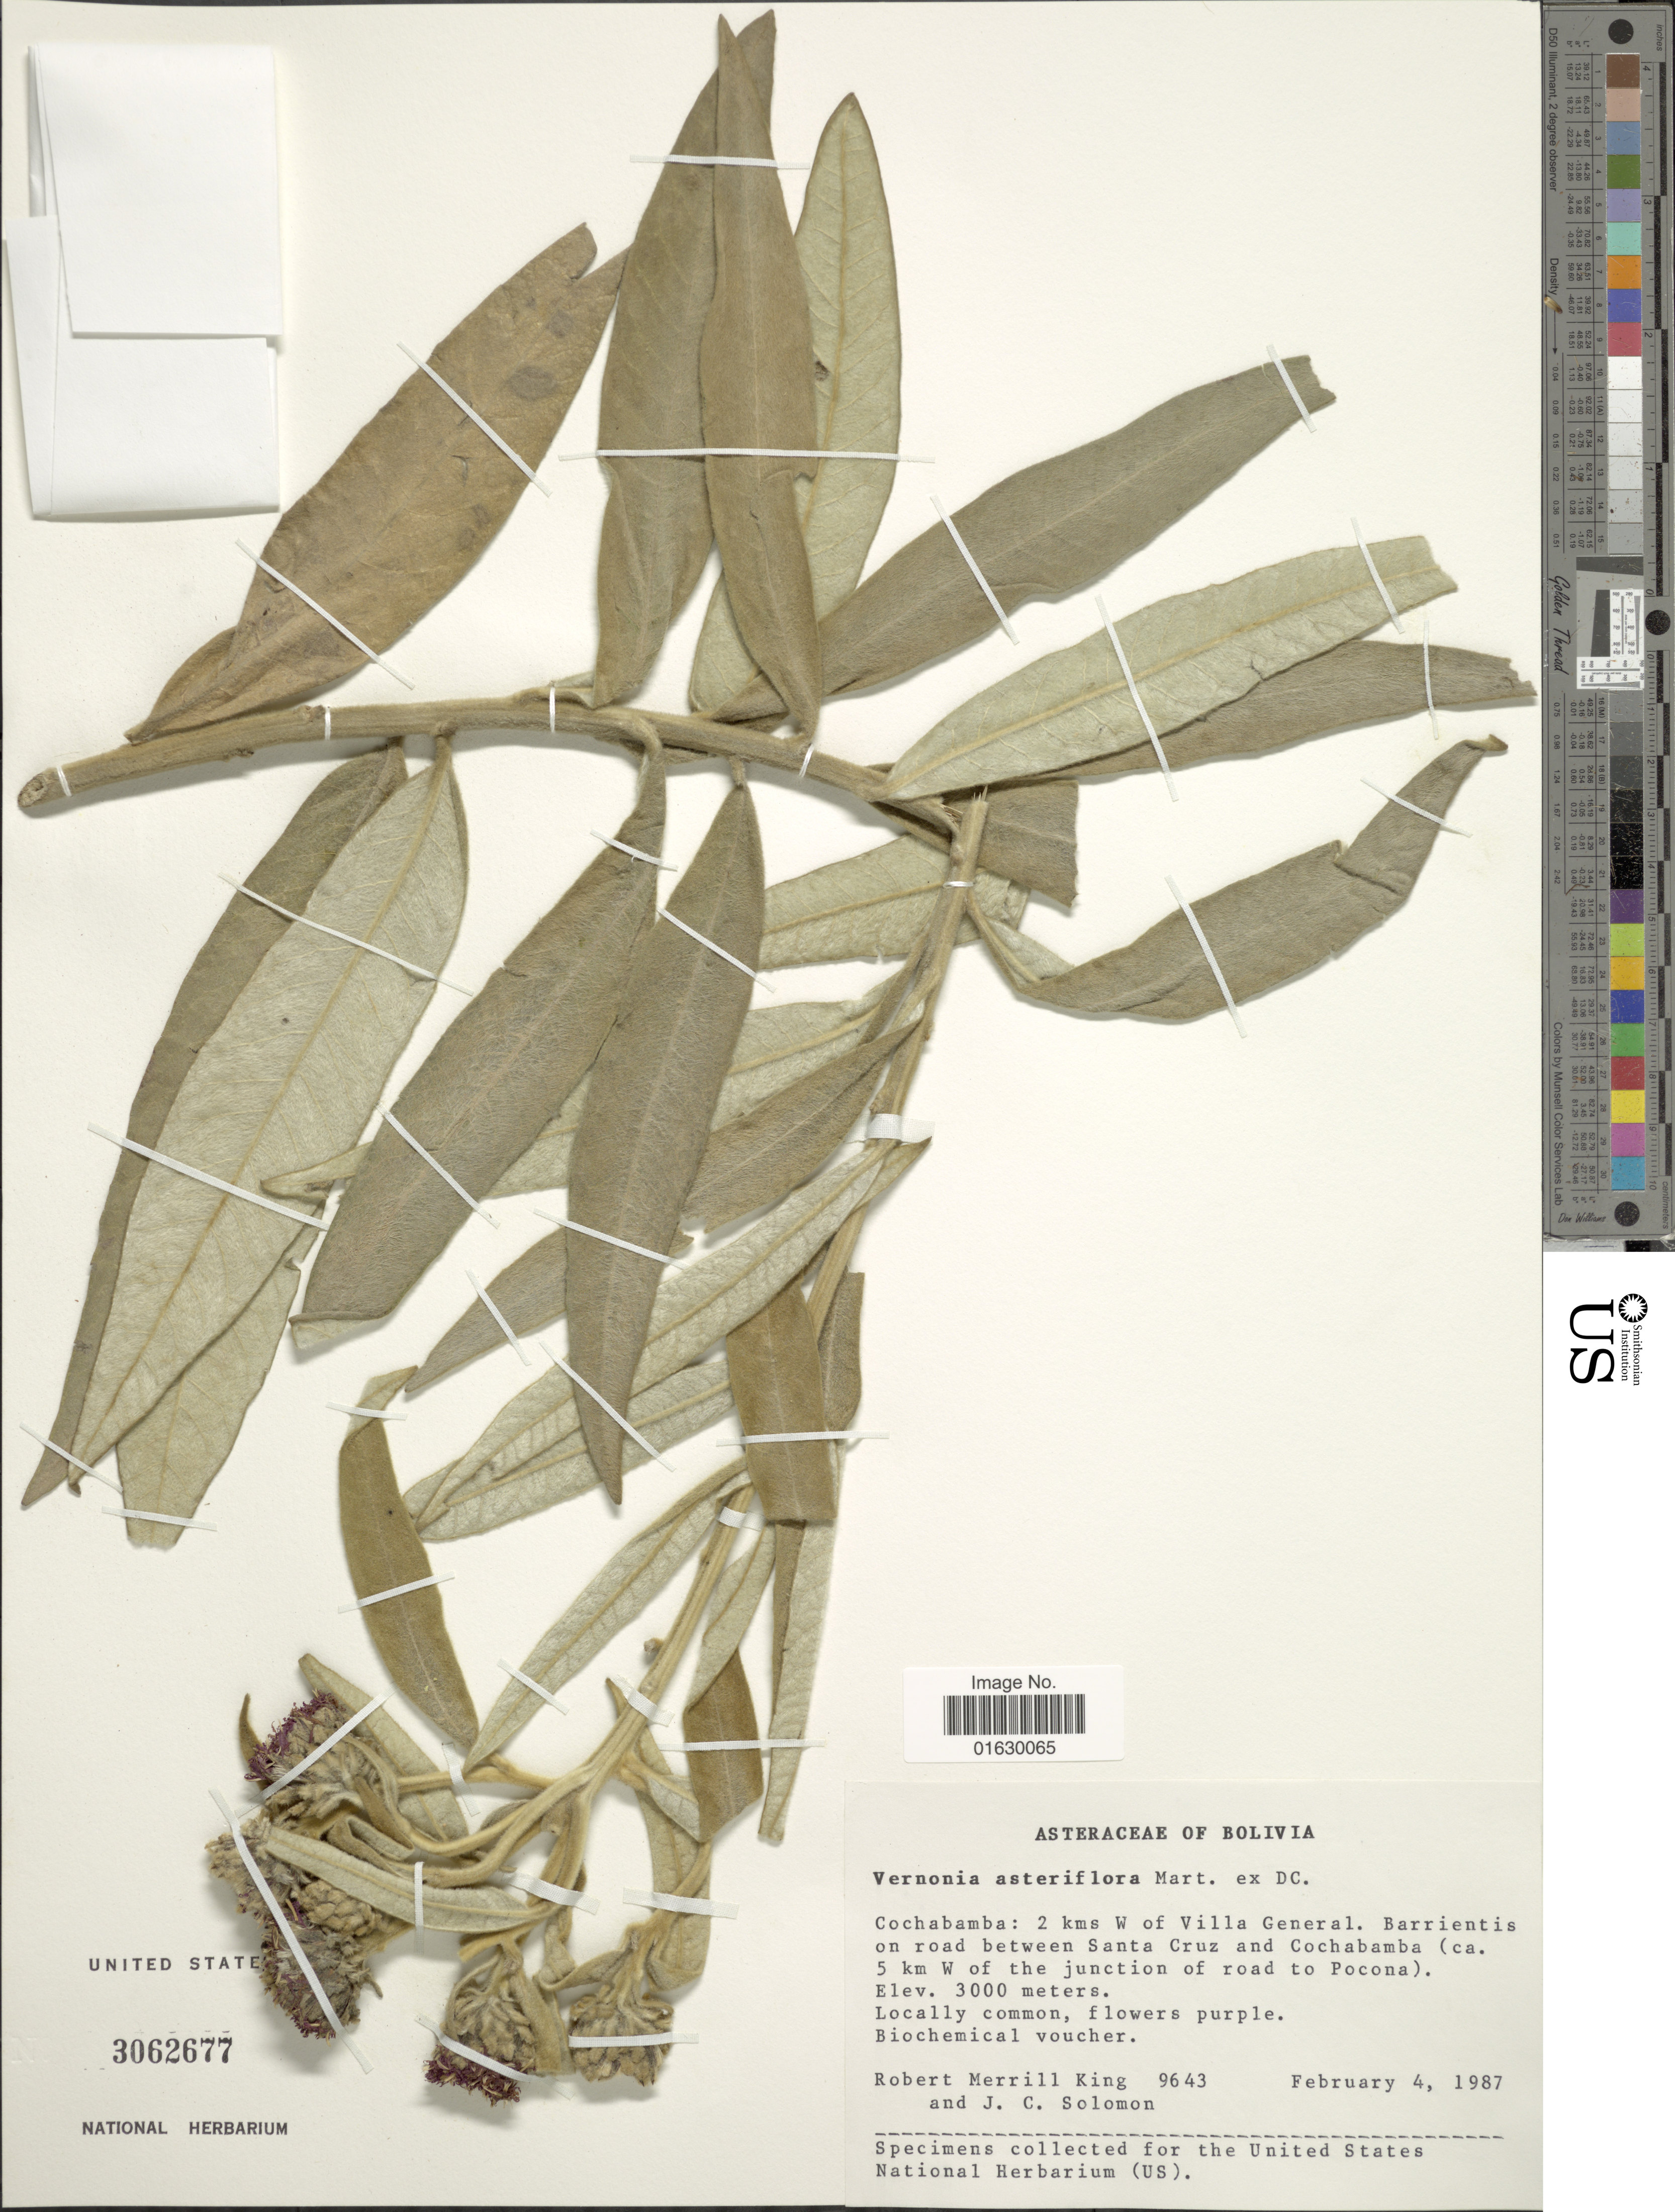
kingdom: Plantae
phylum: Tracheophyta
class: Magnoliopsida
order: Asterales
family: Asteraceae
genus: Lessingianthus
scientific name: Lessingianthus asteriflorus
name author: (Mart. ex DC.) H. Rob.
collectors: R. M. King & J. C. Solomon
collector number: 9643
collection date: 1987-02-04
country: Bolivia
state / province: Cochabamba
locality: Cochabamba, 2 kms W of Villa General, Barrientis on road between Santa Cruz and Cochabamba (ca 5 km W of the junction of road to Pocona)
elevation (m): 3000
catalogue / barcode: US 3062677